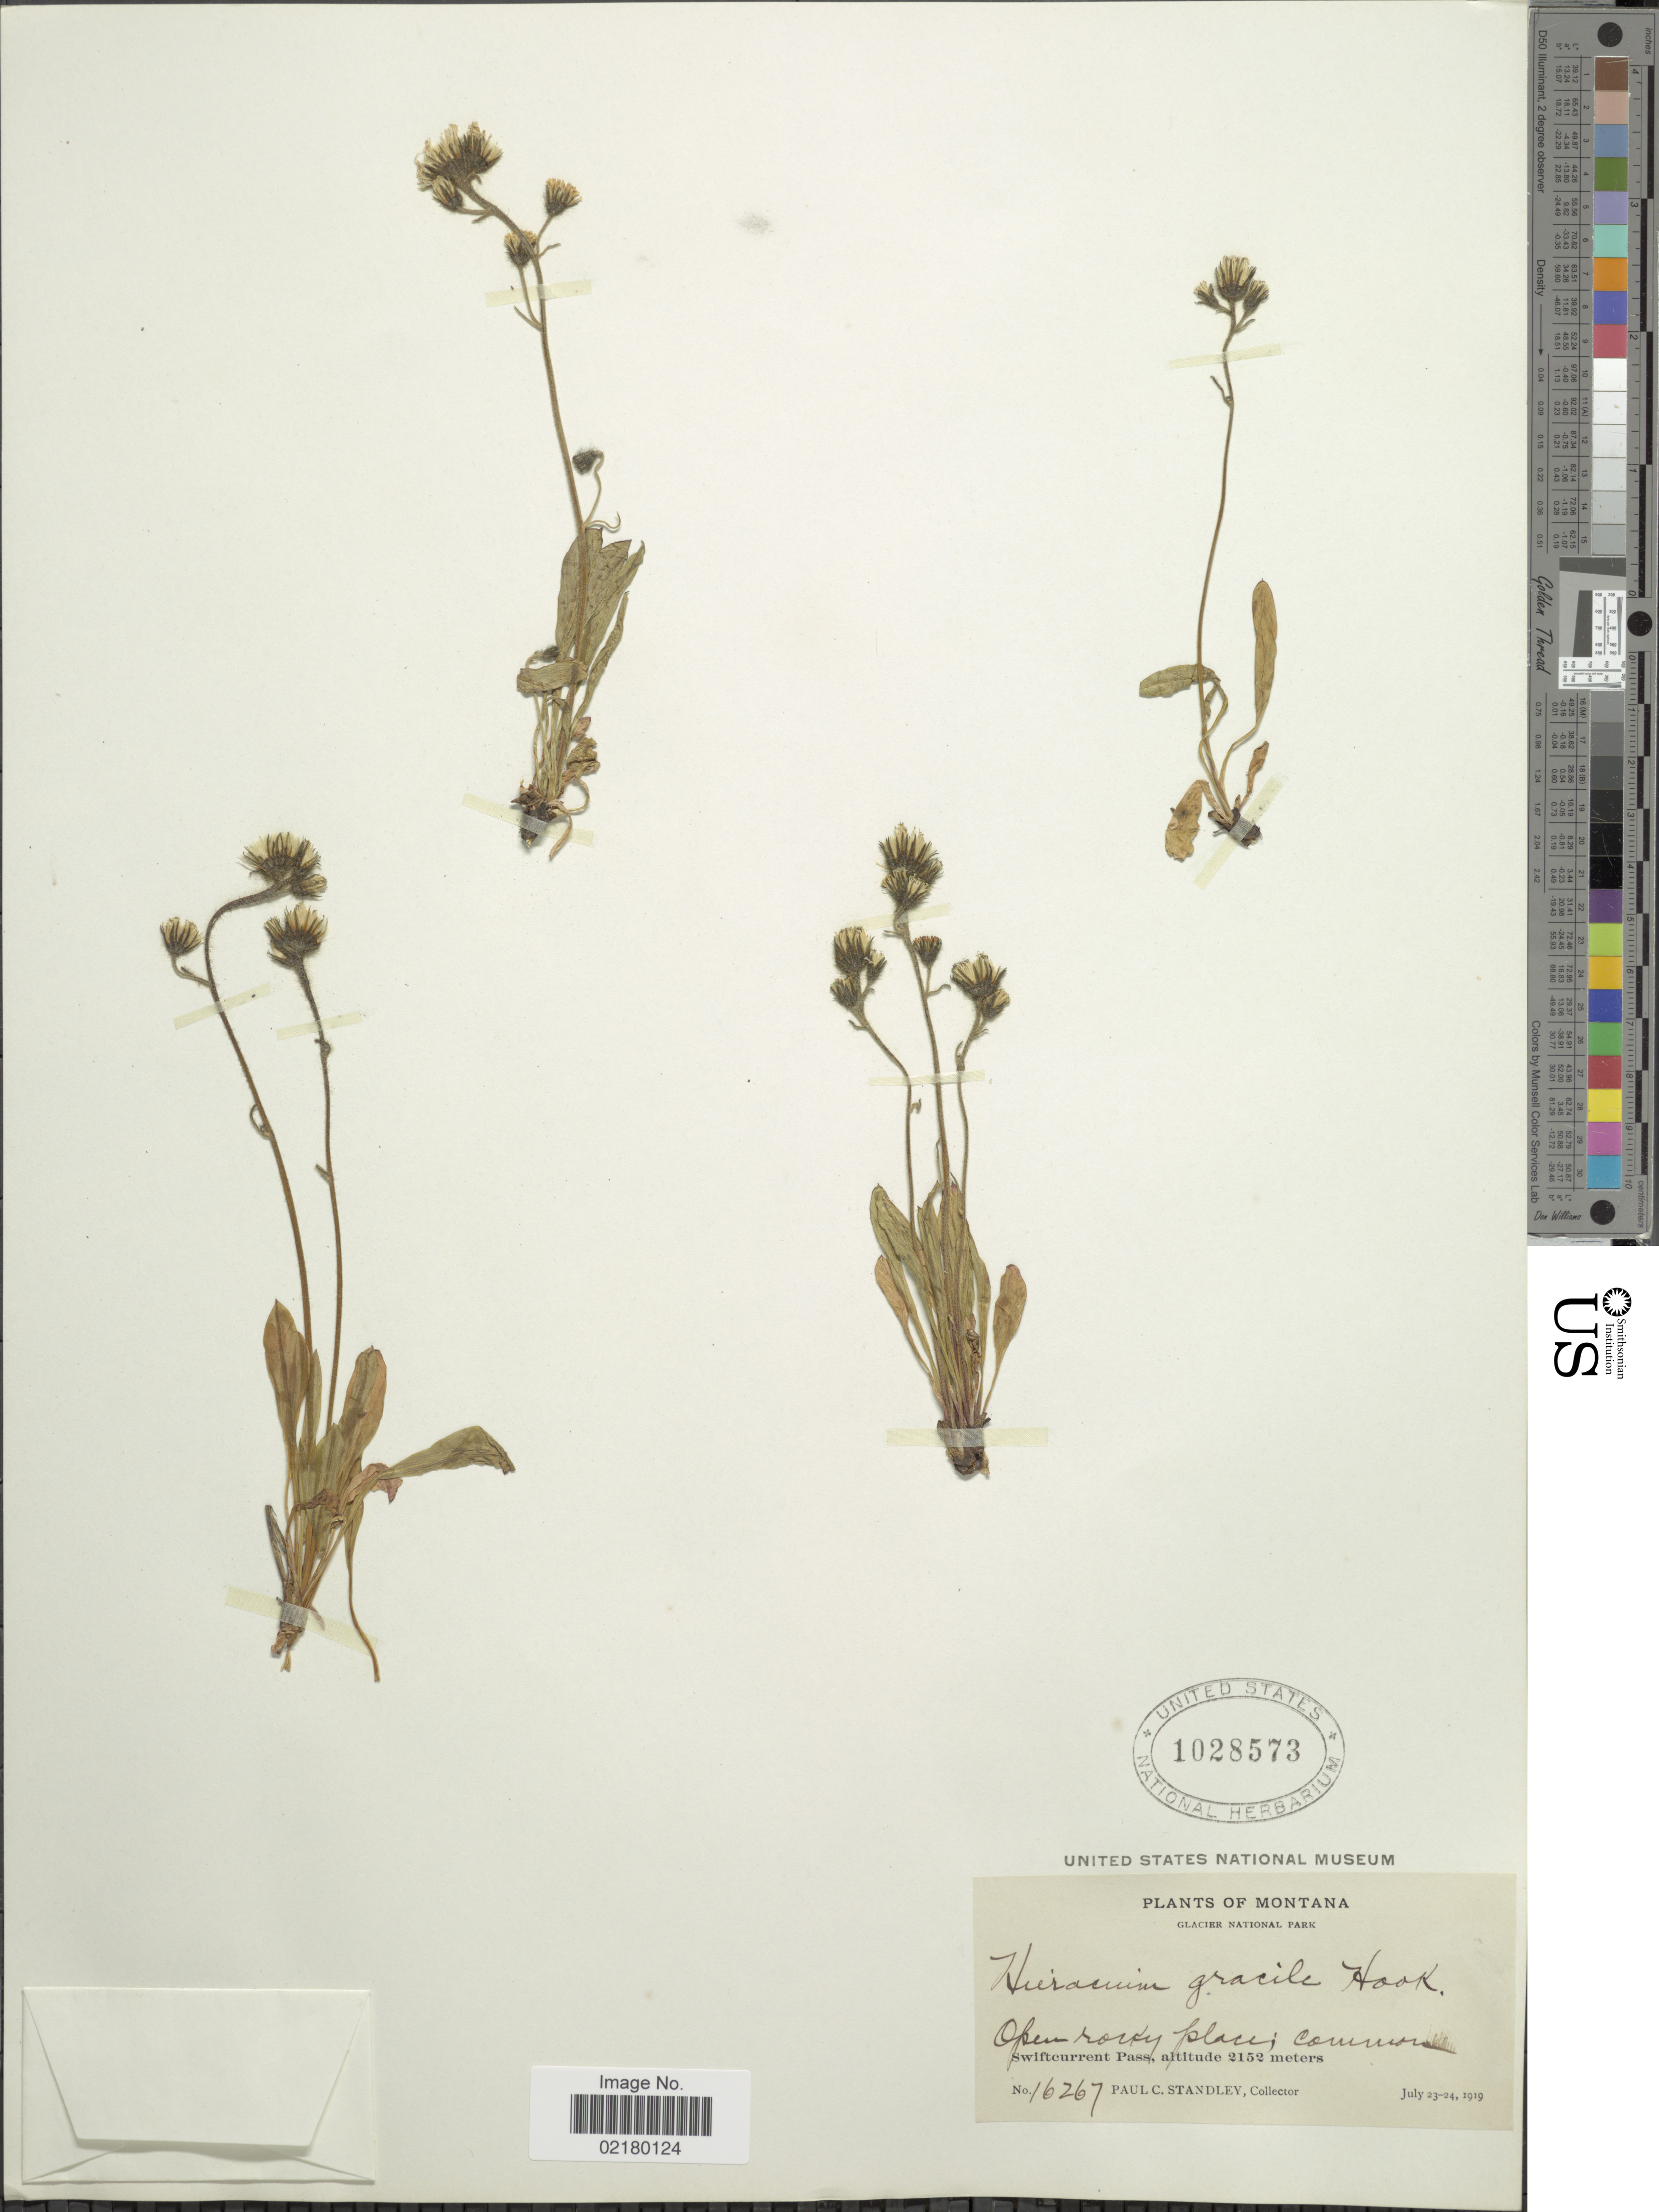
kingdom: Plantae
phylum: Tracheophyta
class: Magnoliopsida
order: Asterales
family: Asteraceae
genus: Hieracium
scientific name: Hieracium triste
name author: Willd. ex Spreng.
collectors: P. C. Standley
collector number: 16267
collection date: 1919-07-23/1919-07-24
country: United States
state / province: Montana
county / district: Glacier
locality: Glacier National Park, Open rocky place; common Swiftcurrent Pass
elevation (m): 2152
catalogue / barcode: US 1028573